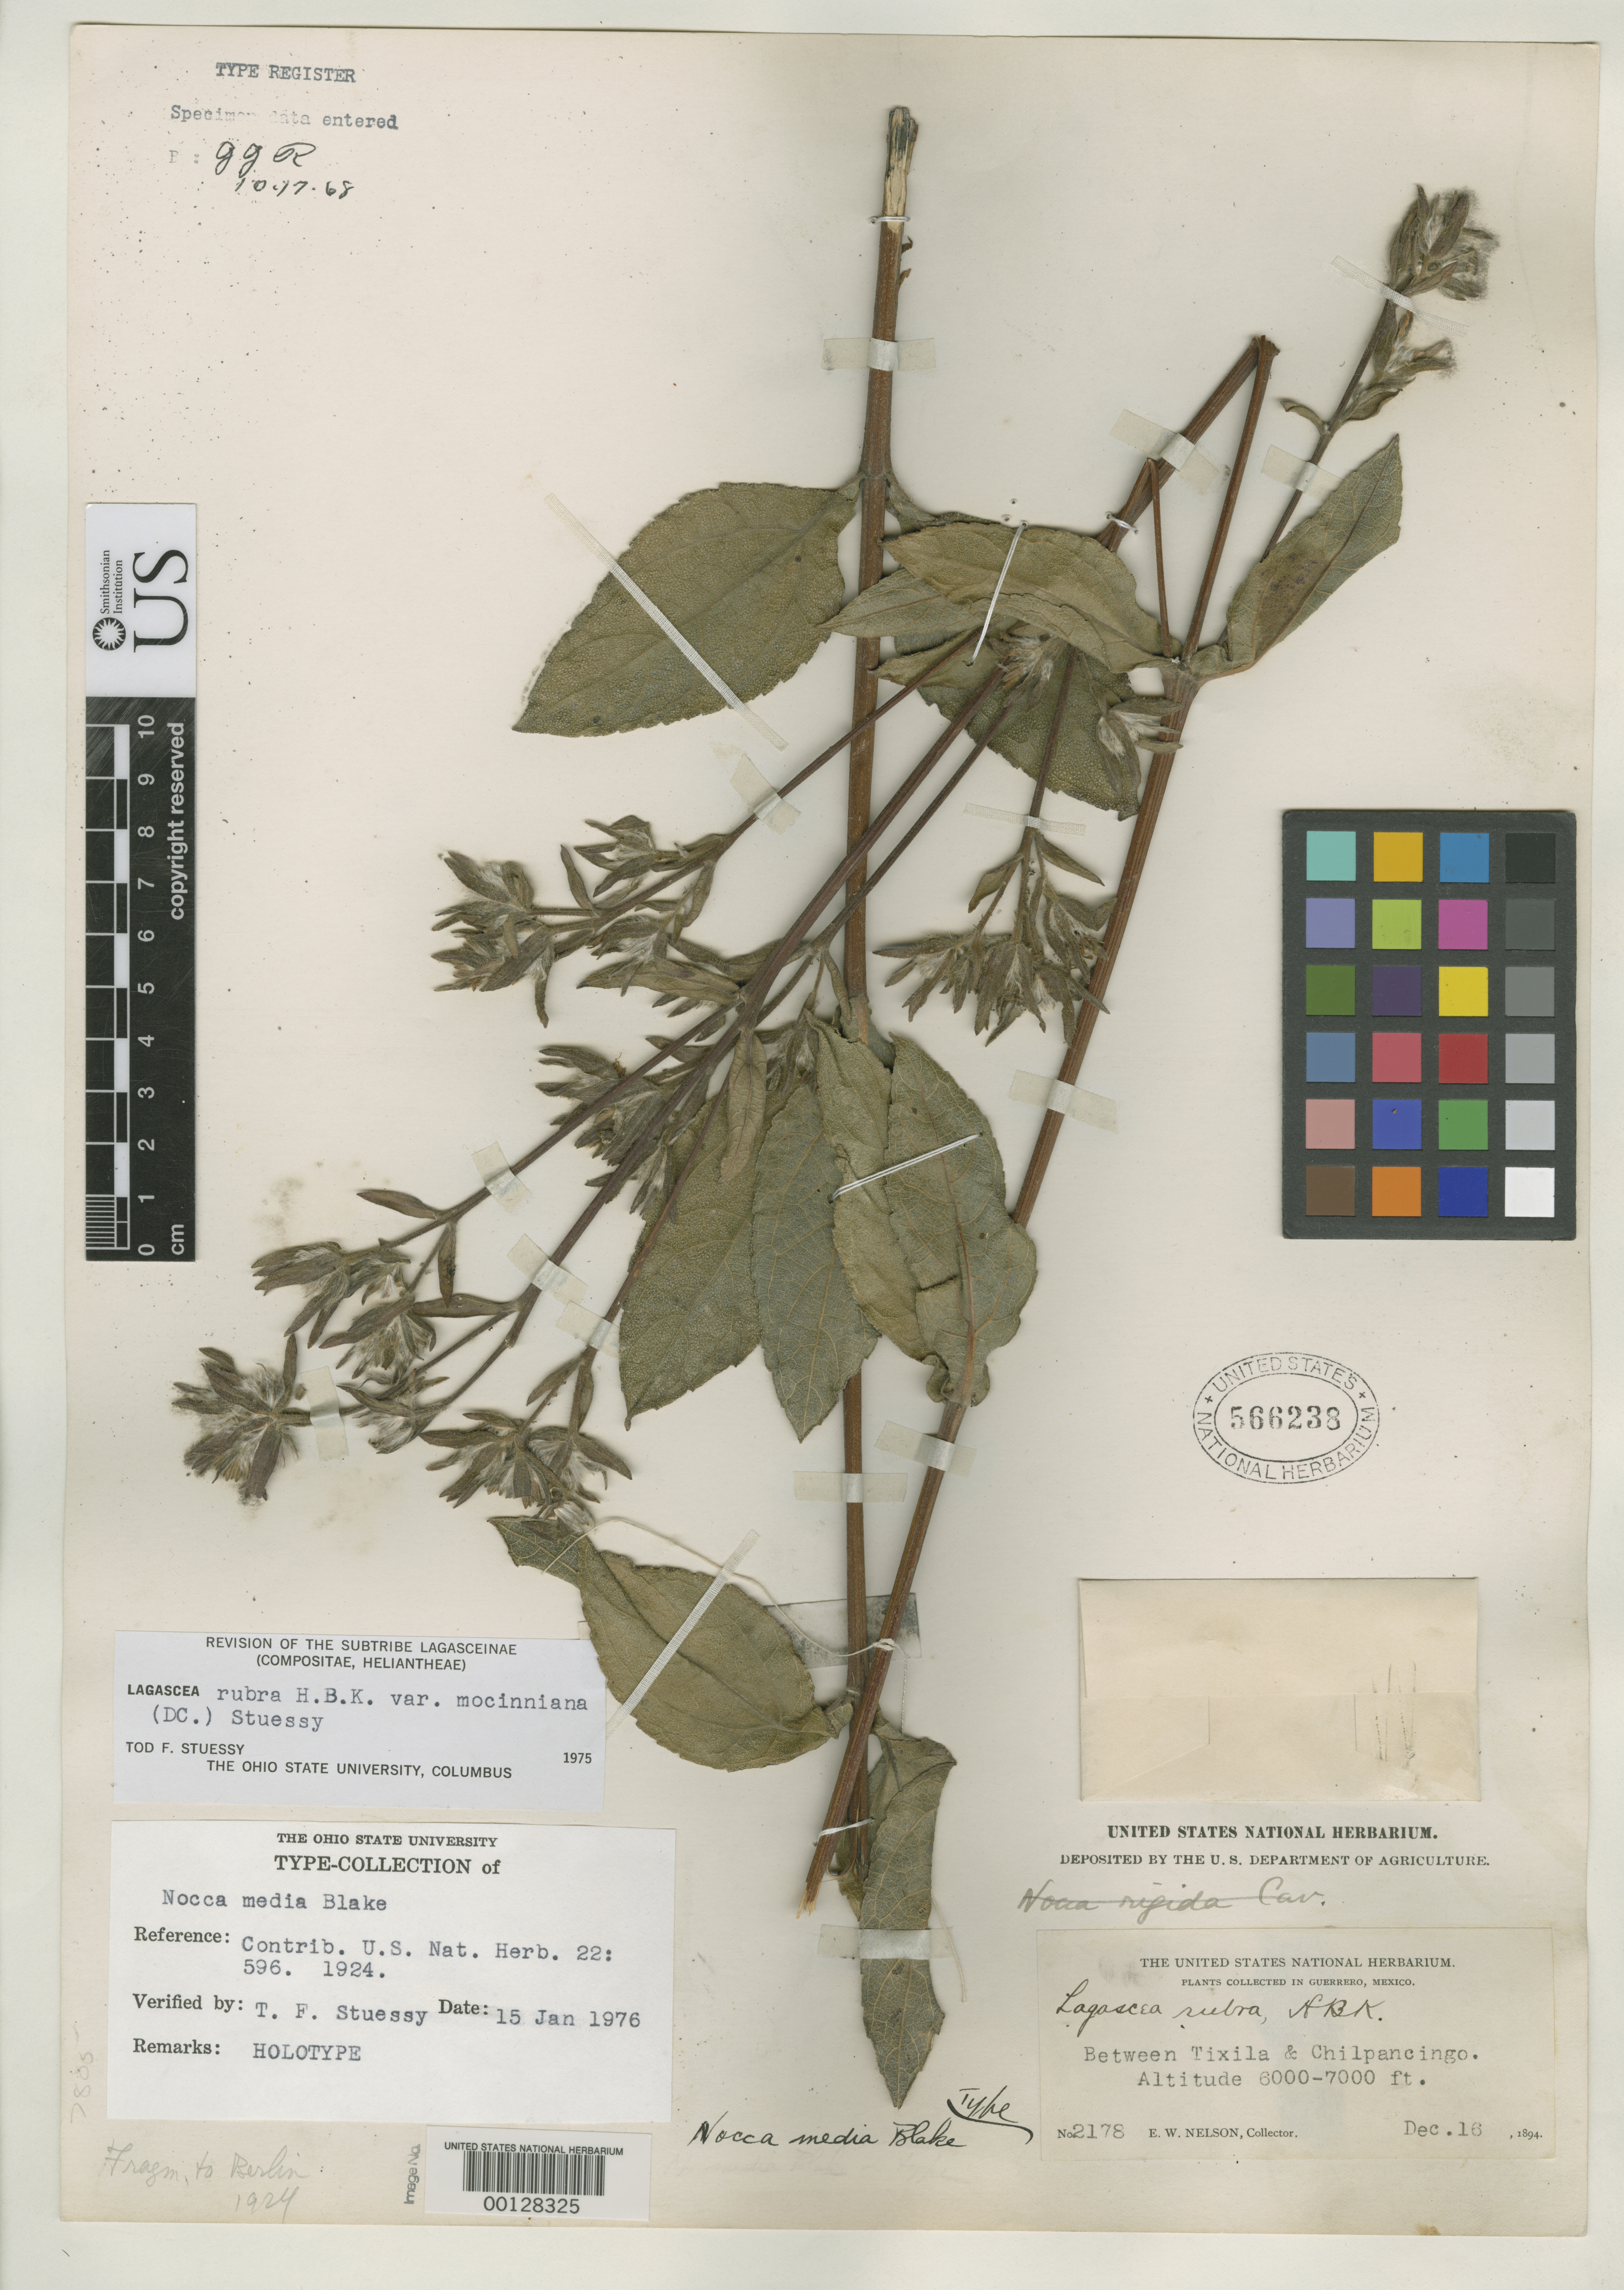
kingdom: Plantae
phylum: Tracheophyta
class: Magnoliopsida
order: Asterales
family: Asteraceae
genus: Nocca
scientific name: Nocca media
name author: S.F. Blake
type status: Holotype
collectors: E. W. Nelson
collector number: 2178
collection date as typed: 16 Dec 1894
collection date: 1894-12-16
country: Mexico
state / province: Guerrero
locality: Between Tixila and Chilpancingo.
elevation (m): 1830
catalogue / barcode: US 566238